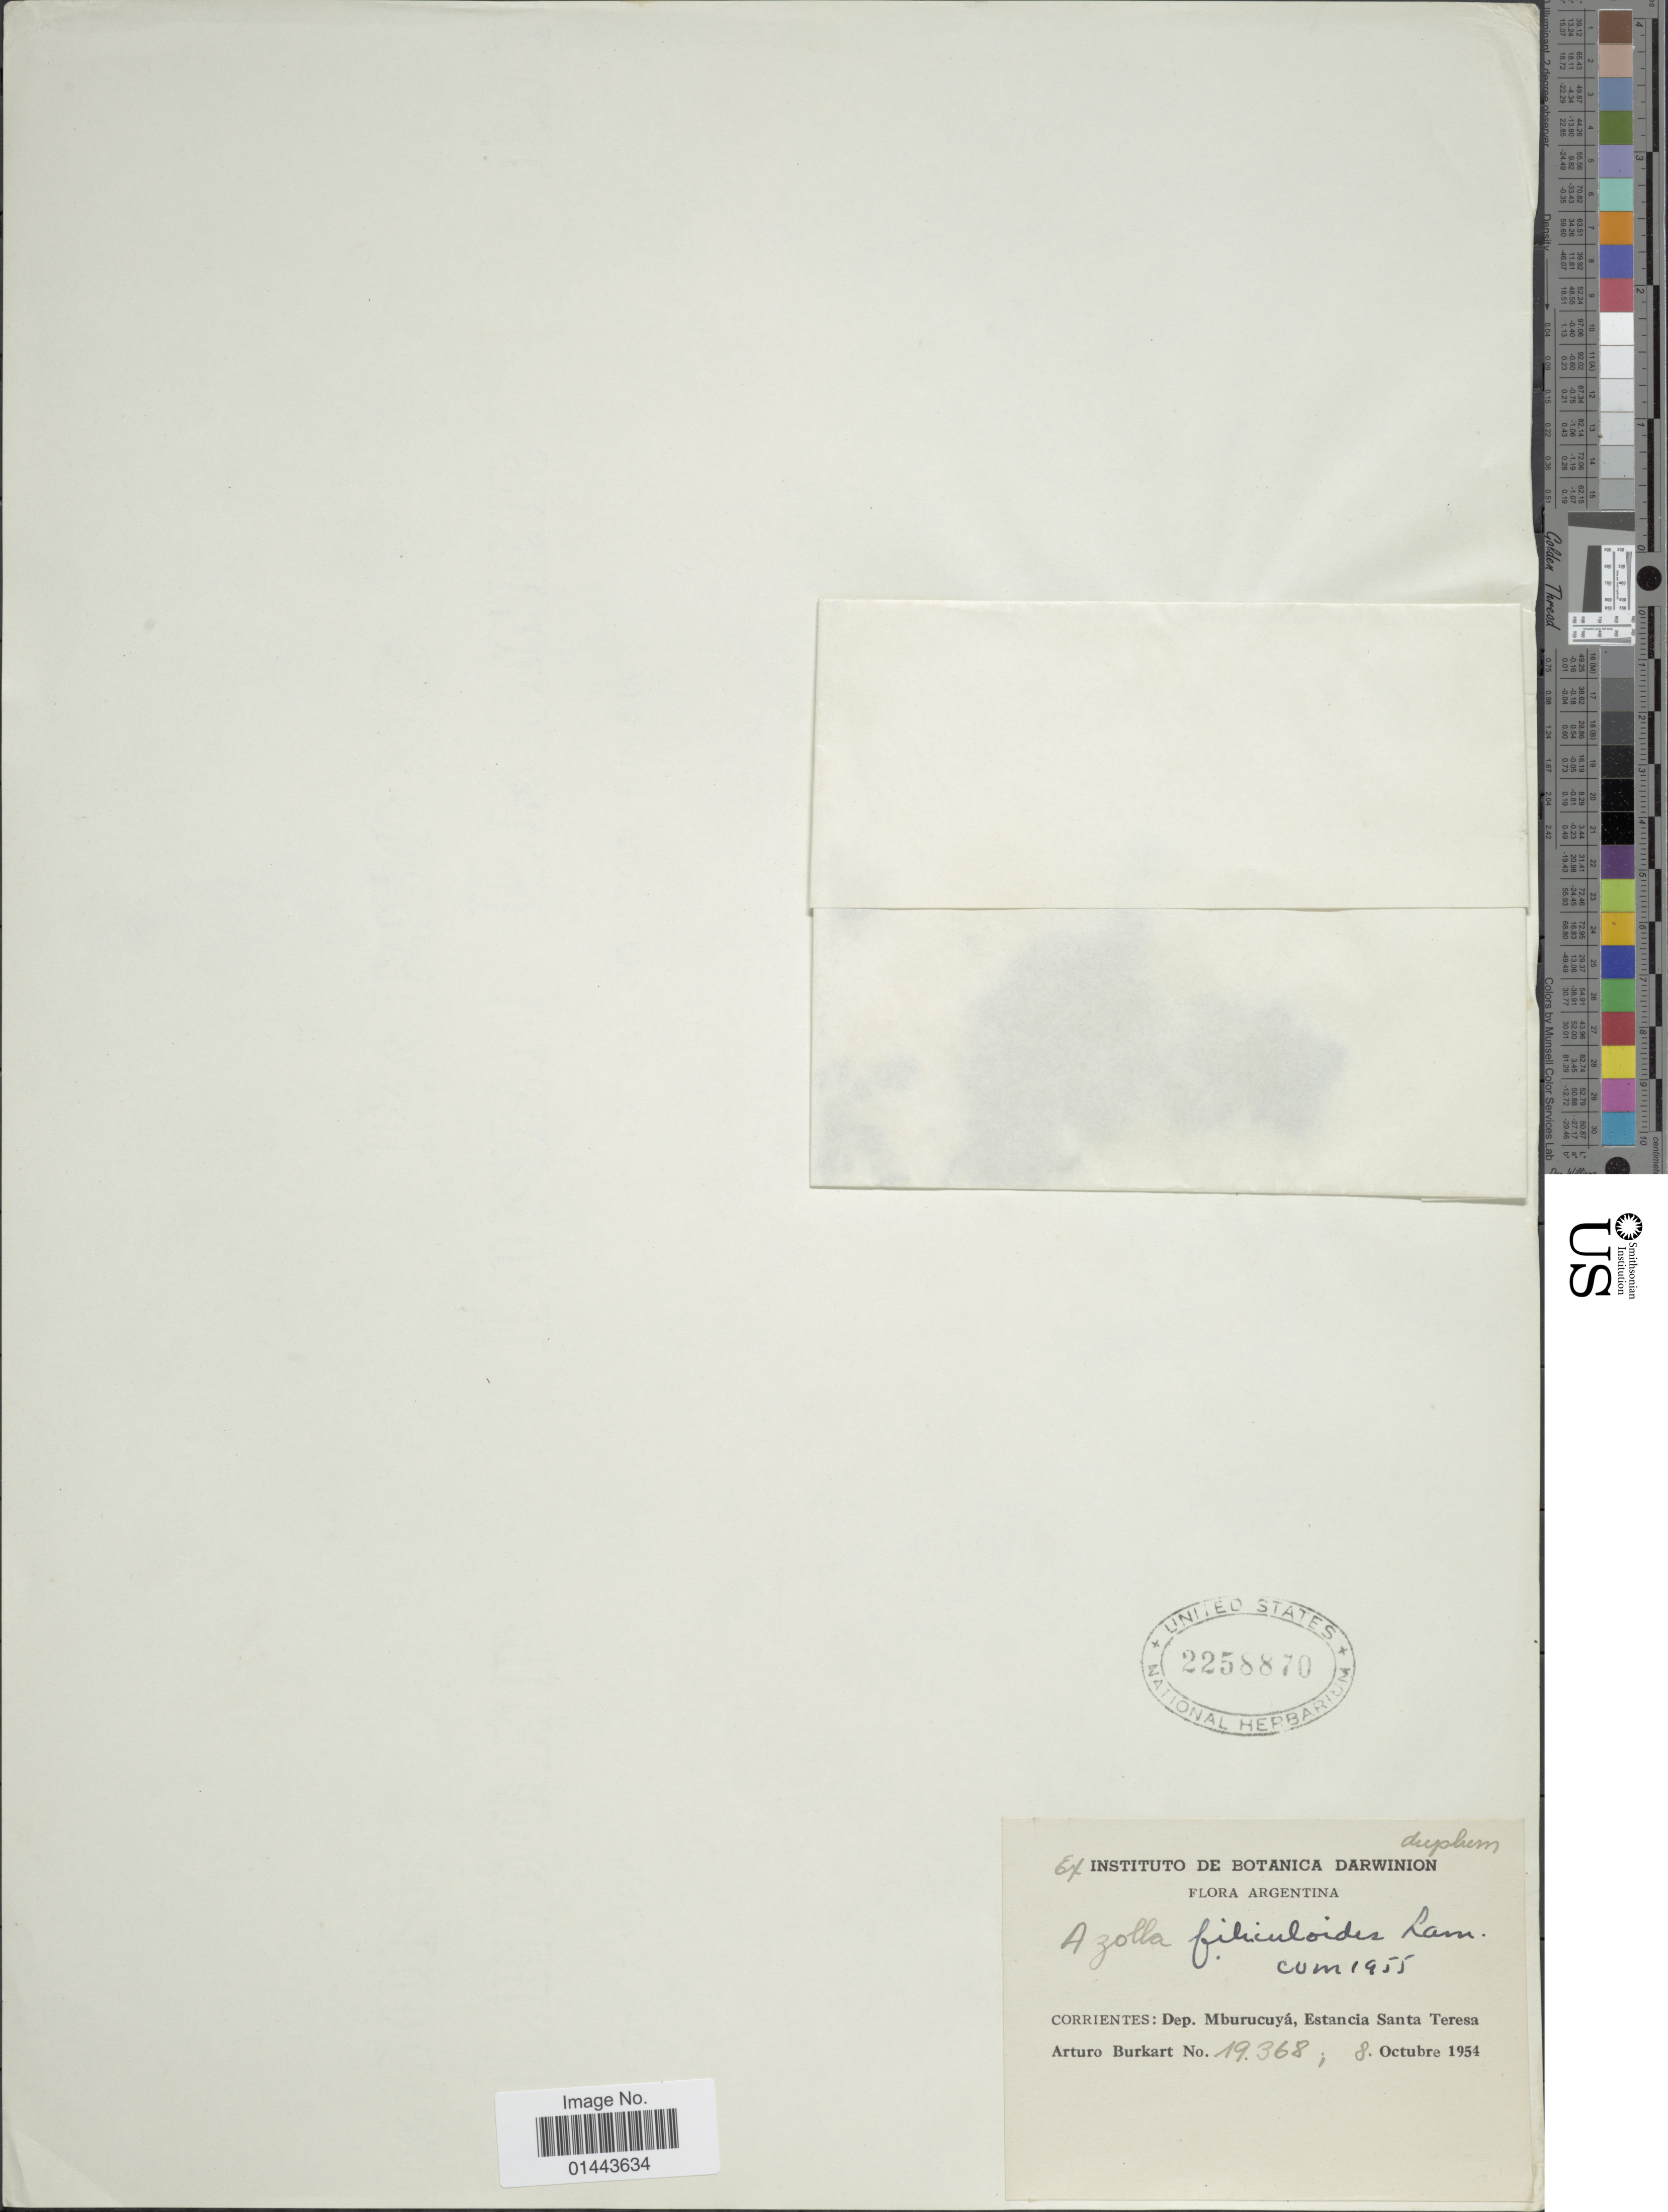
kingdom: Plantae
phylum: Tracheophyta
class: Polypodiopsida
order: Salviniales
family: Salviniaceae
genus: Azolla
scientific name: Azolla filiculoides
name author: Lam.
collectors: A. E. Burkart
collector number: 19.368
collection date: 1954-10-08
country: Argentina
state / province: Corrientes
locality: Mburucuya, Estancia Santa Teresa.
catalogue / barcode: US 2258870